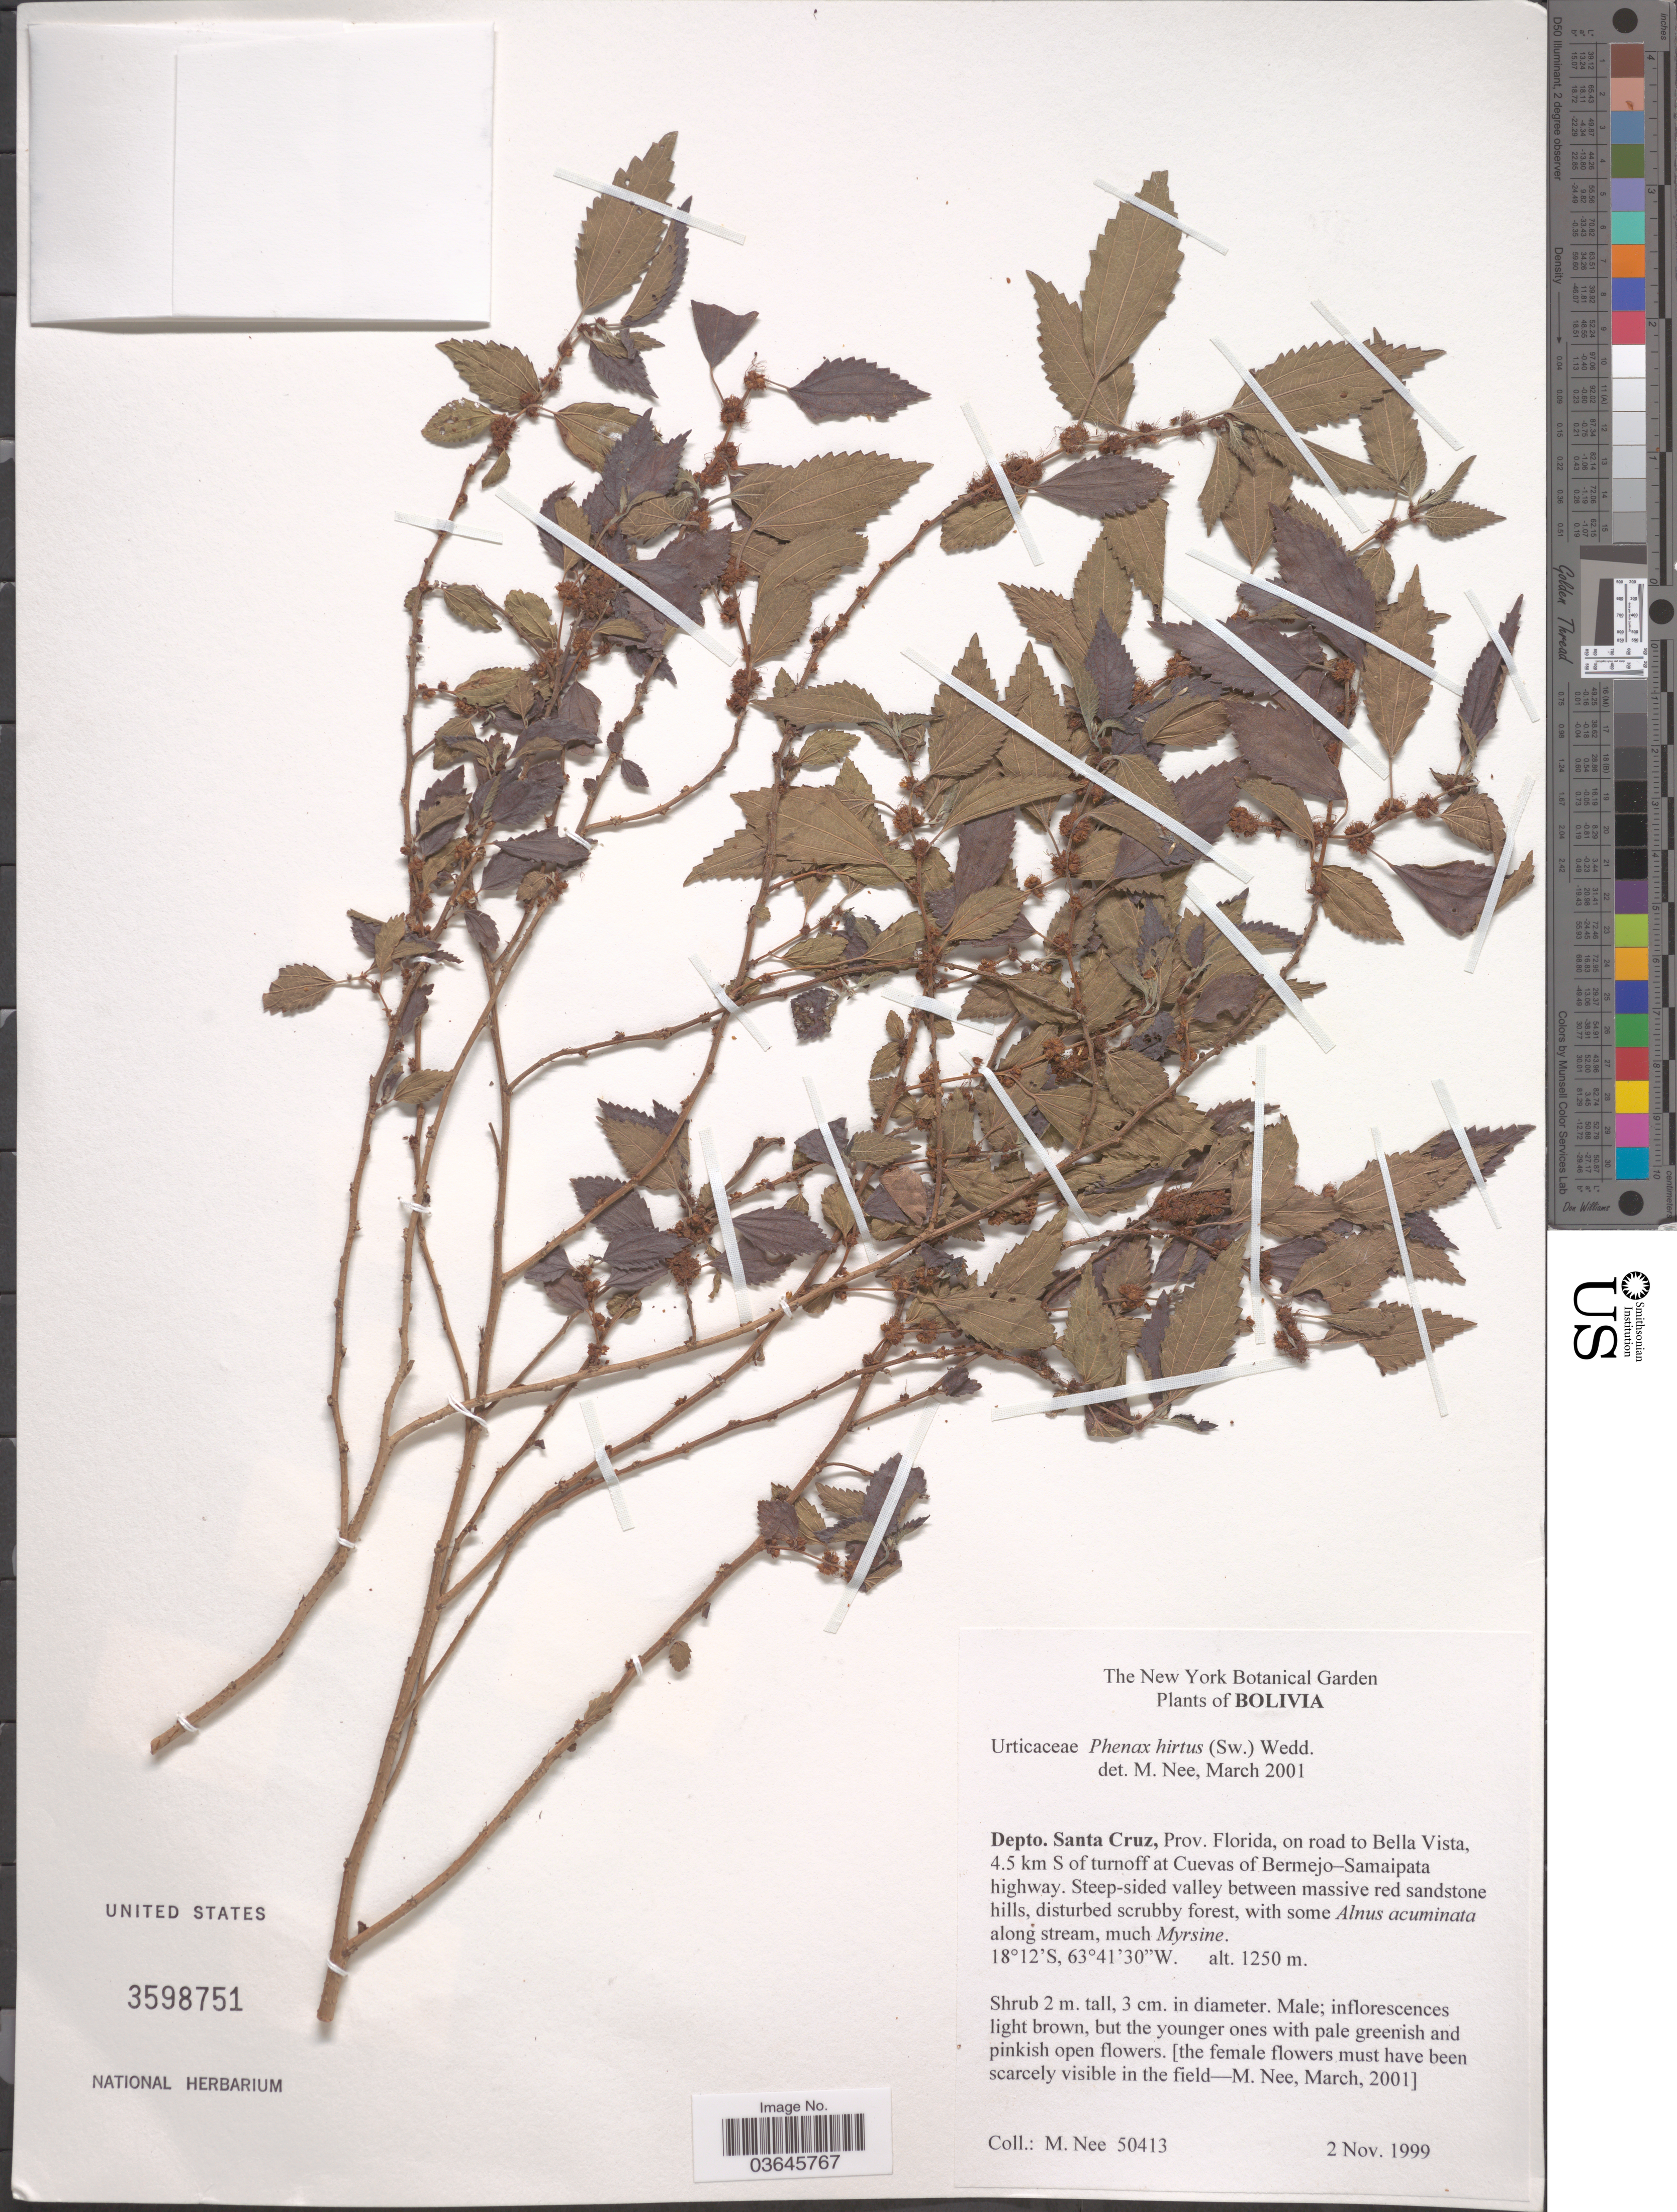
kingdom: Plantae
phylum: Tracheophyta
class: Magnoliopsida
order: Rosales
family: Urticaceae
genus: Phenax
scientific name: Phenax hirtus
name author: (Sw.) Wedd.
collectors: M. Nee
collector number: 50413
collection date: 1999-11-02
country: Bolivia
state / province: Santa Cruz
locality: Depto. Santa Cruz, Prov. Florida, on road to Bella Vista, 4.5 km S of turnoff at Cuevas of Bermejo - Samaipata highway.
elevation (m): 1250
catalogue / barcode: US 3598751